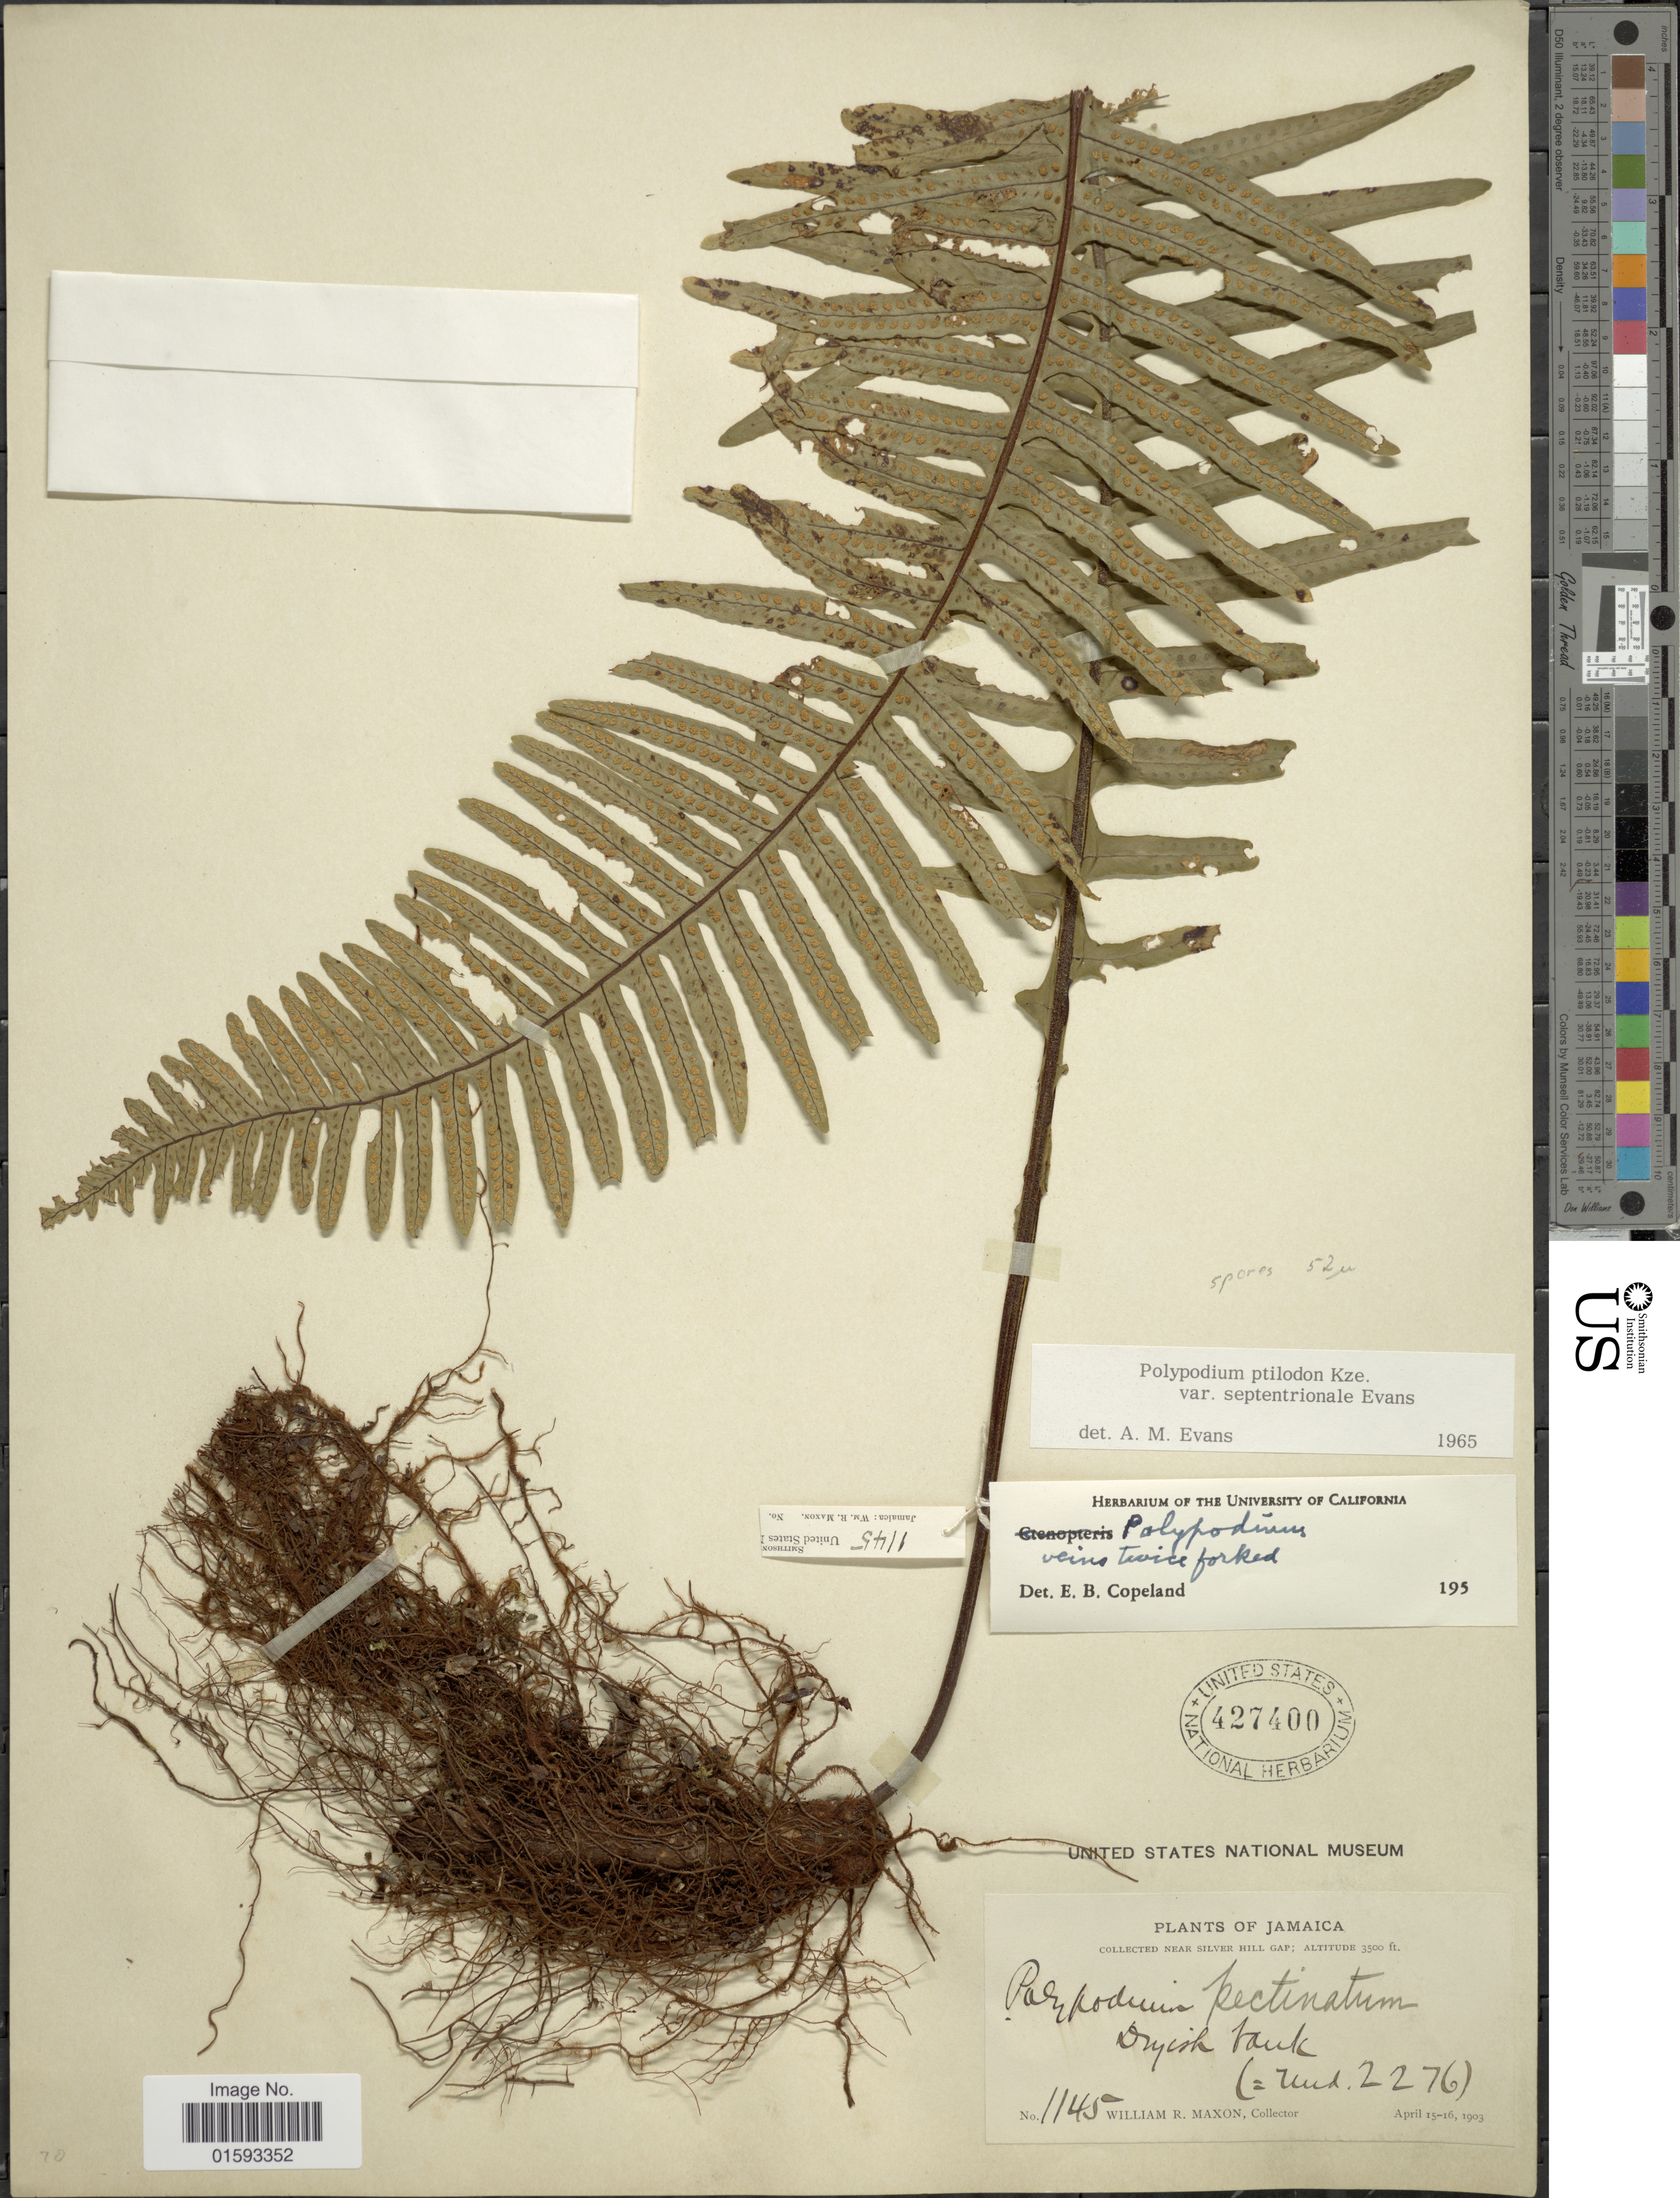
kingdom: Plantae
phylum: Tracheophyta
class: Polypodiopsida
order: Polypodiales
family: Polypodiaceae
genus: Pecluma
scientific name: Pecluma ptilodos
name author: (Kunze) Price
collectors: W. R. Maxon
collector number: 1145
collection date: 1903-04-15/1903-04-16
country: Jamaica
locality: Near Silver Hill Gap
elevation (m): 1067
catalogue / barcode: US 427400